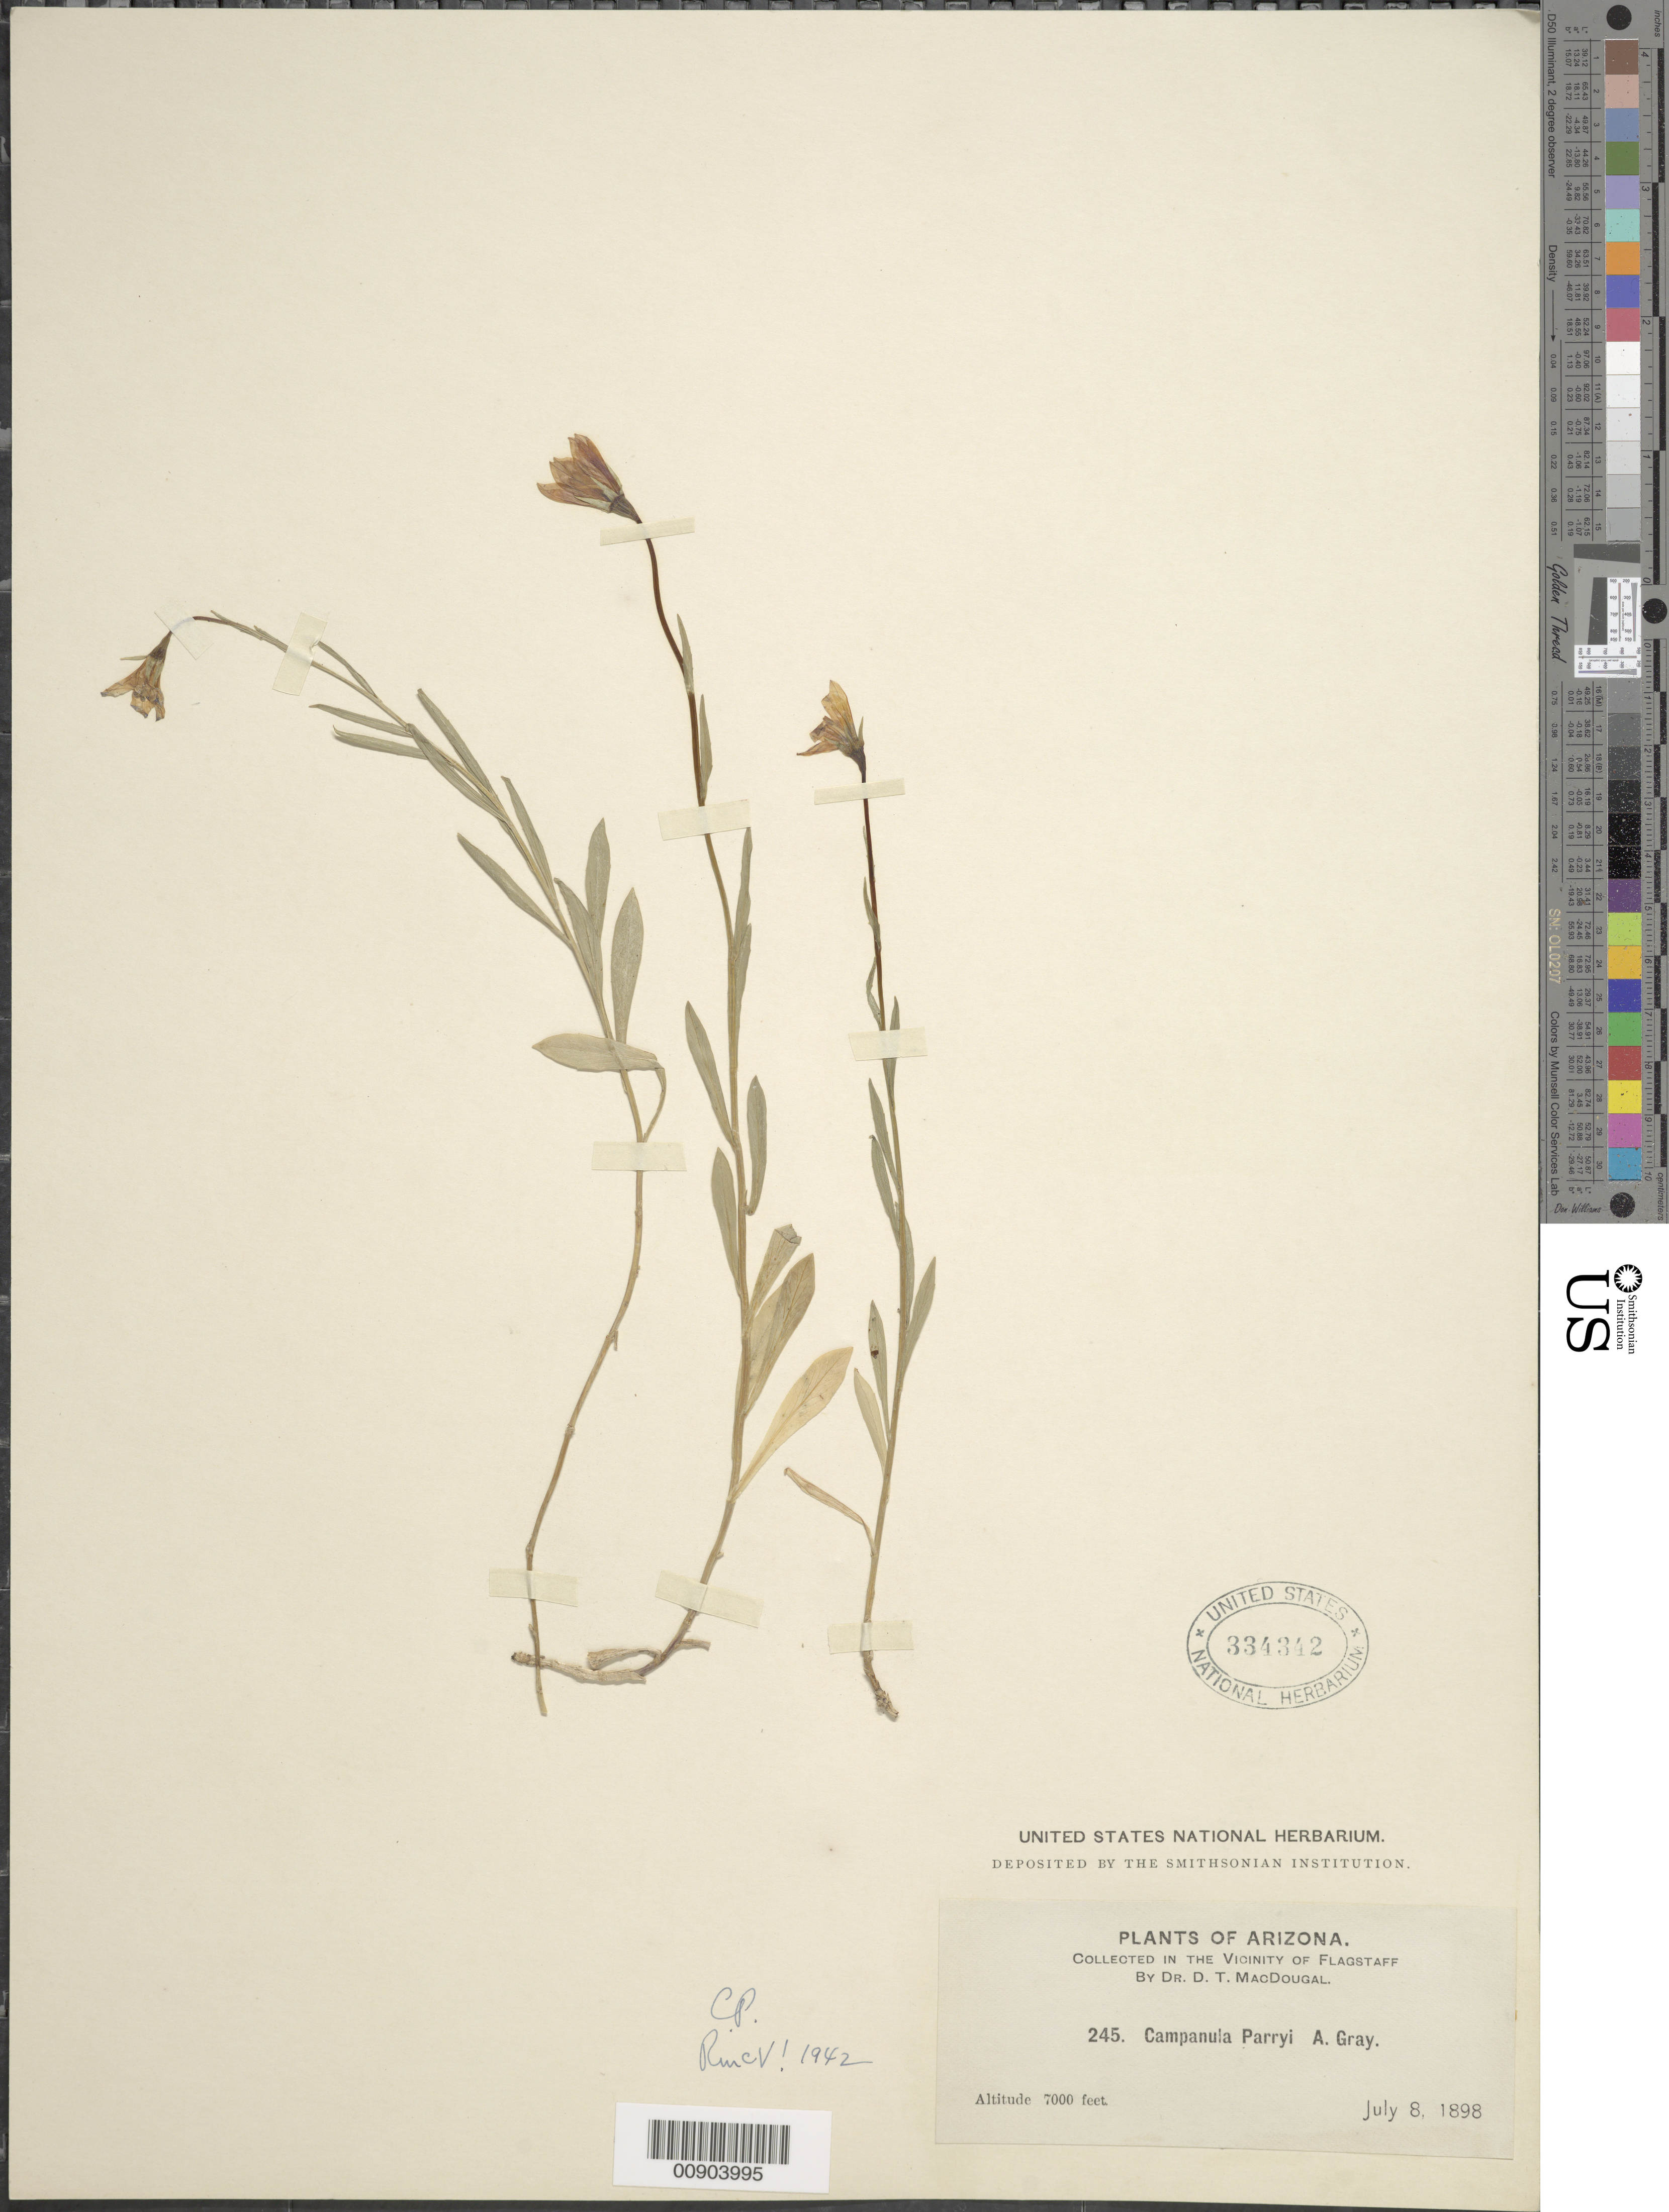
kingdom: Plantae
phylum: Tracheophyta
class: Magnoliopsida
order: Asterales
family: Campanulaceae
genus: Campanula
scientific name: Campanula parryi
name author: A. Gray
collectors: D. T. MacDougal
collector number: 245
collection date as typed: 08 Jul 1898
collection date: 1898-07-08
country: United States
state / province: Arizona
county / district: Coconino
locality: Near Flagstaff.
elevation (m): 2134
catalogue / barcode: US 334342